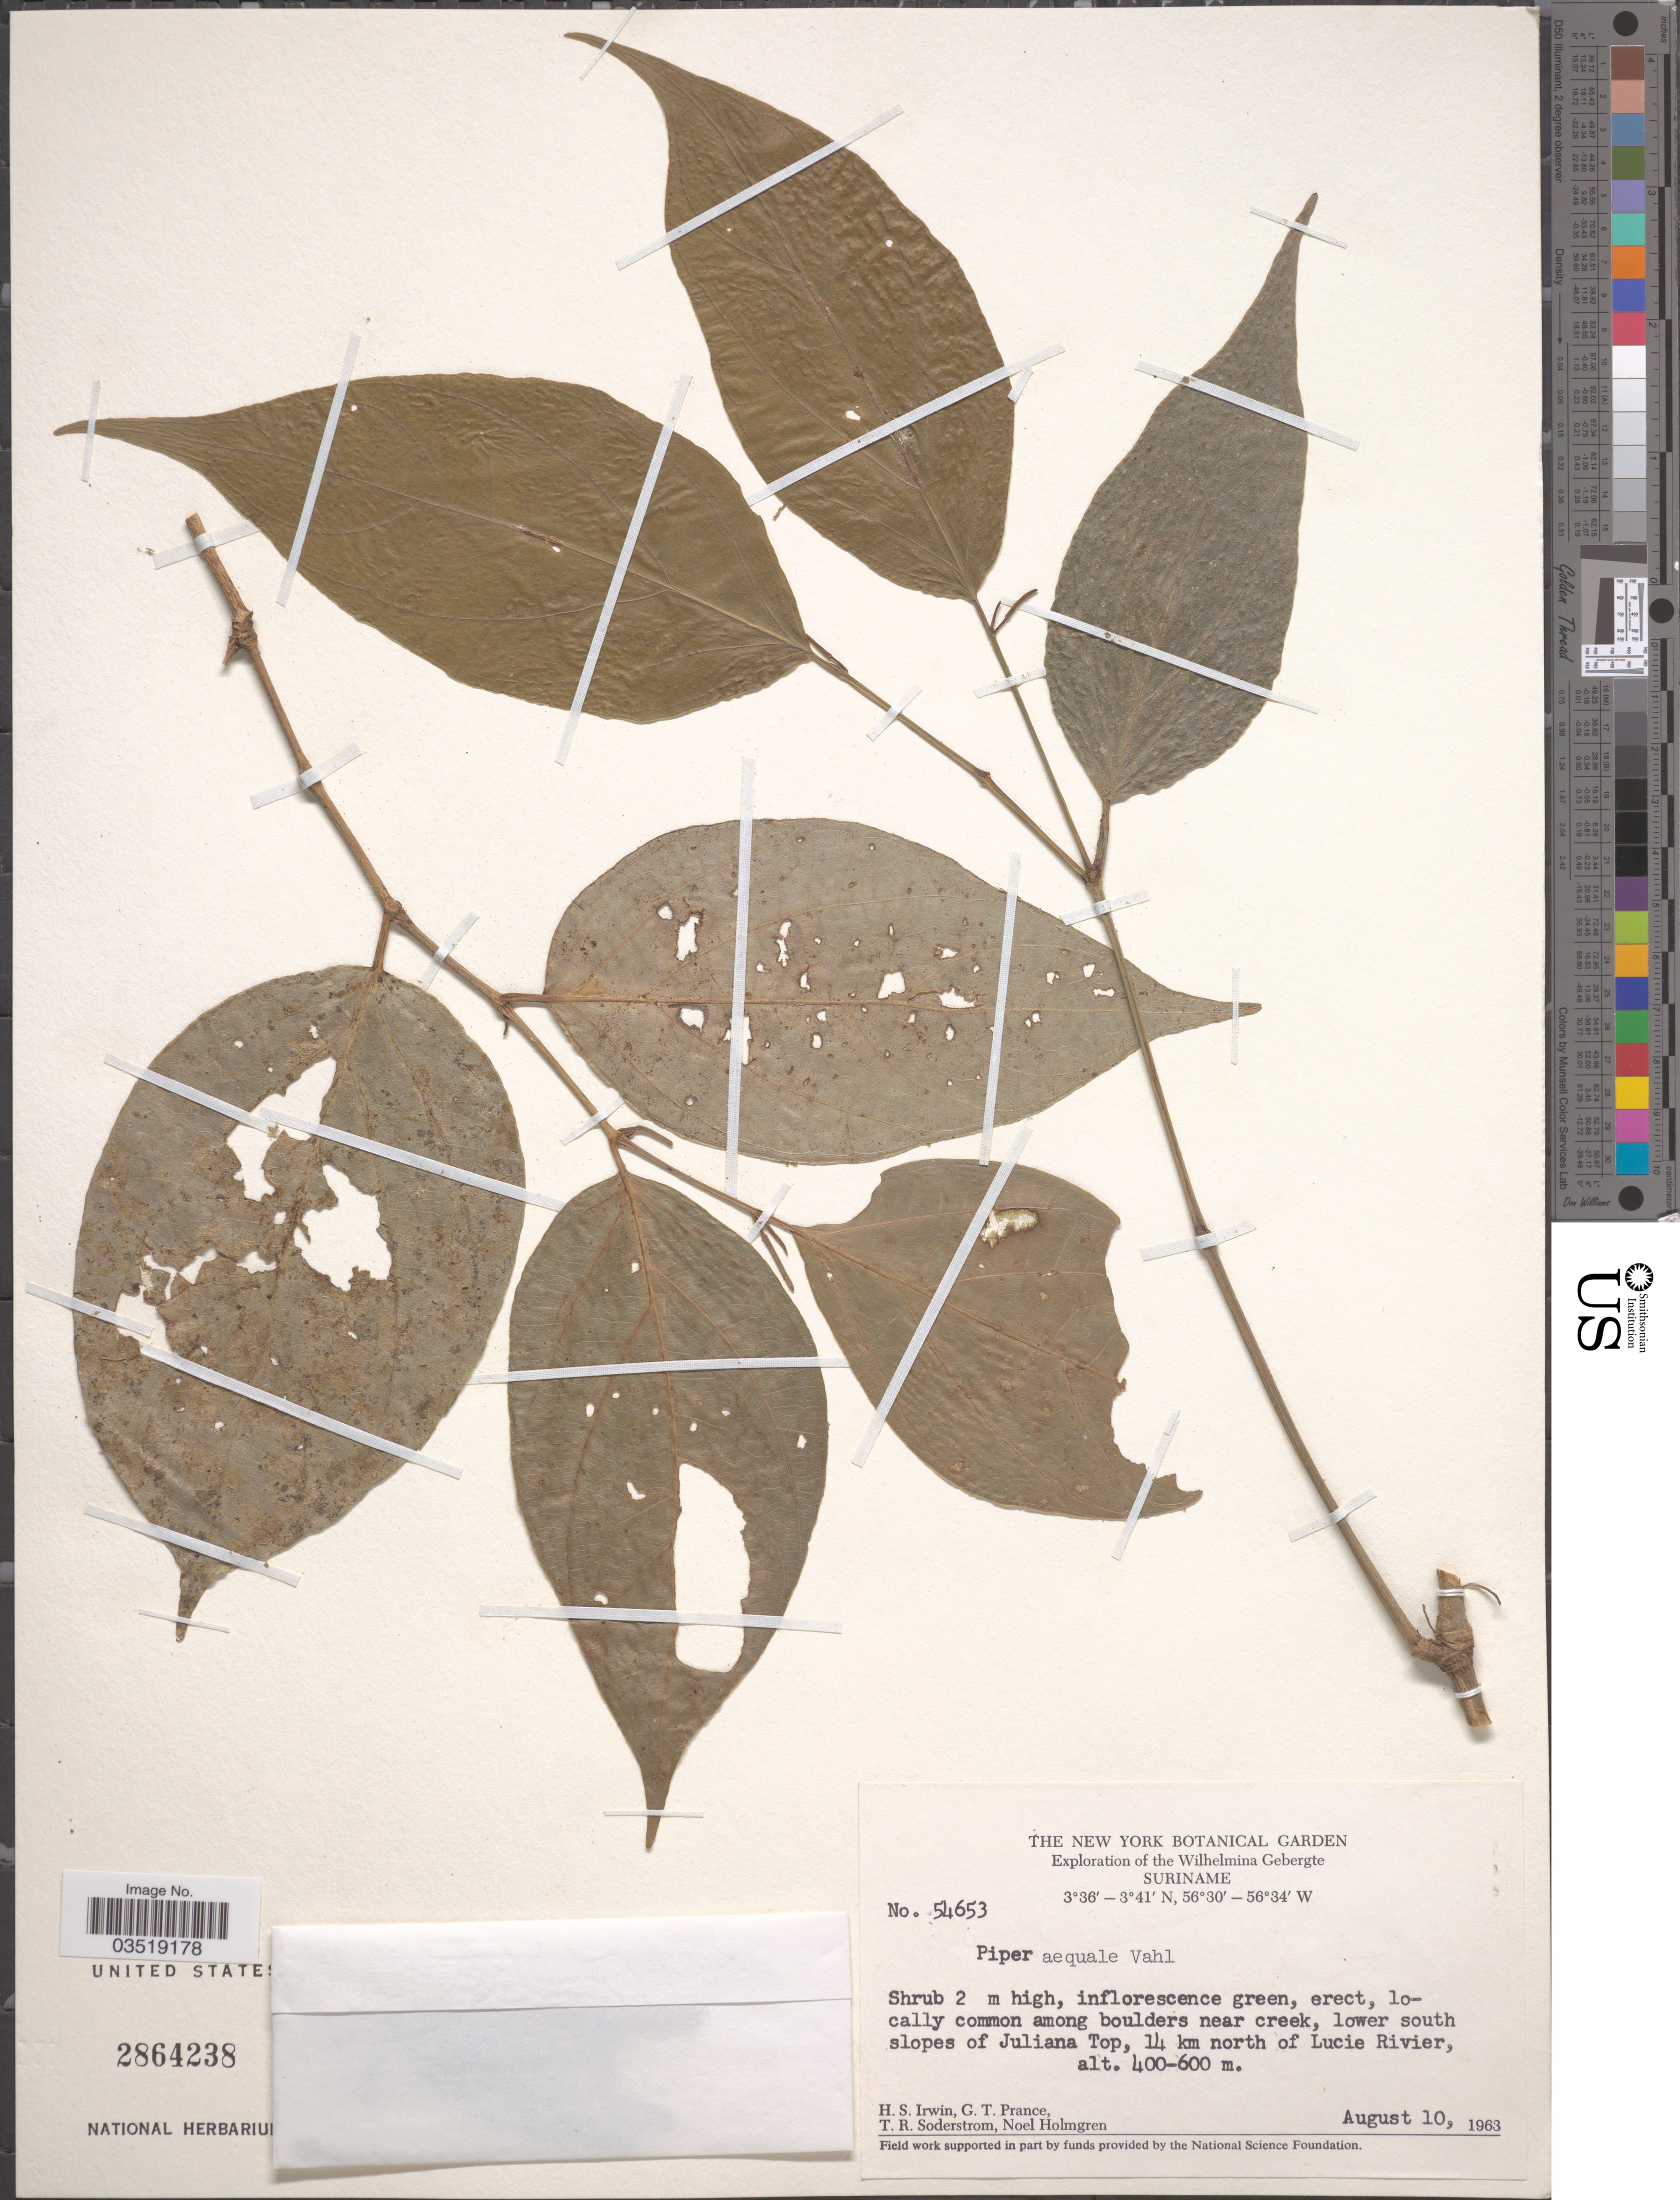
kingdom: Plantae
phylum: Tracheophyta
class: Magnoliopsida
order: Piperales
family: Piperaceae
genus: Piper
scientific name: Piper aequale var. aequale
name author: Vahl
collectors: H. Irwin, G. T. Prance, T. R. Soderstrom & N. H. Holmgren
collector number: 54653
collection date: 1963-08-10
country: Suriname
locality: Wilhelmina Gebergte. Lower south slopes of Juliana Top, 14 km north of Lucie River.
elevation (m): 400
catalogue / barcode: US 2864238